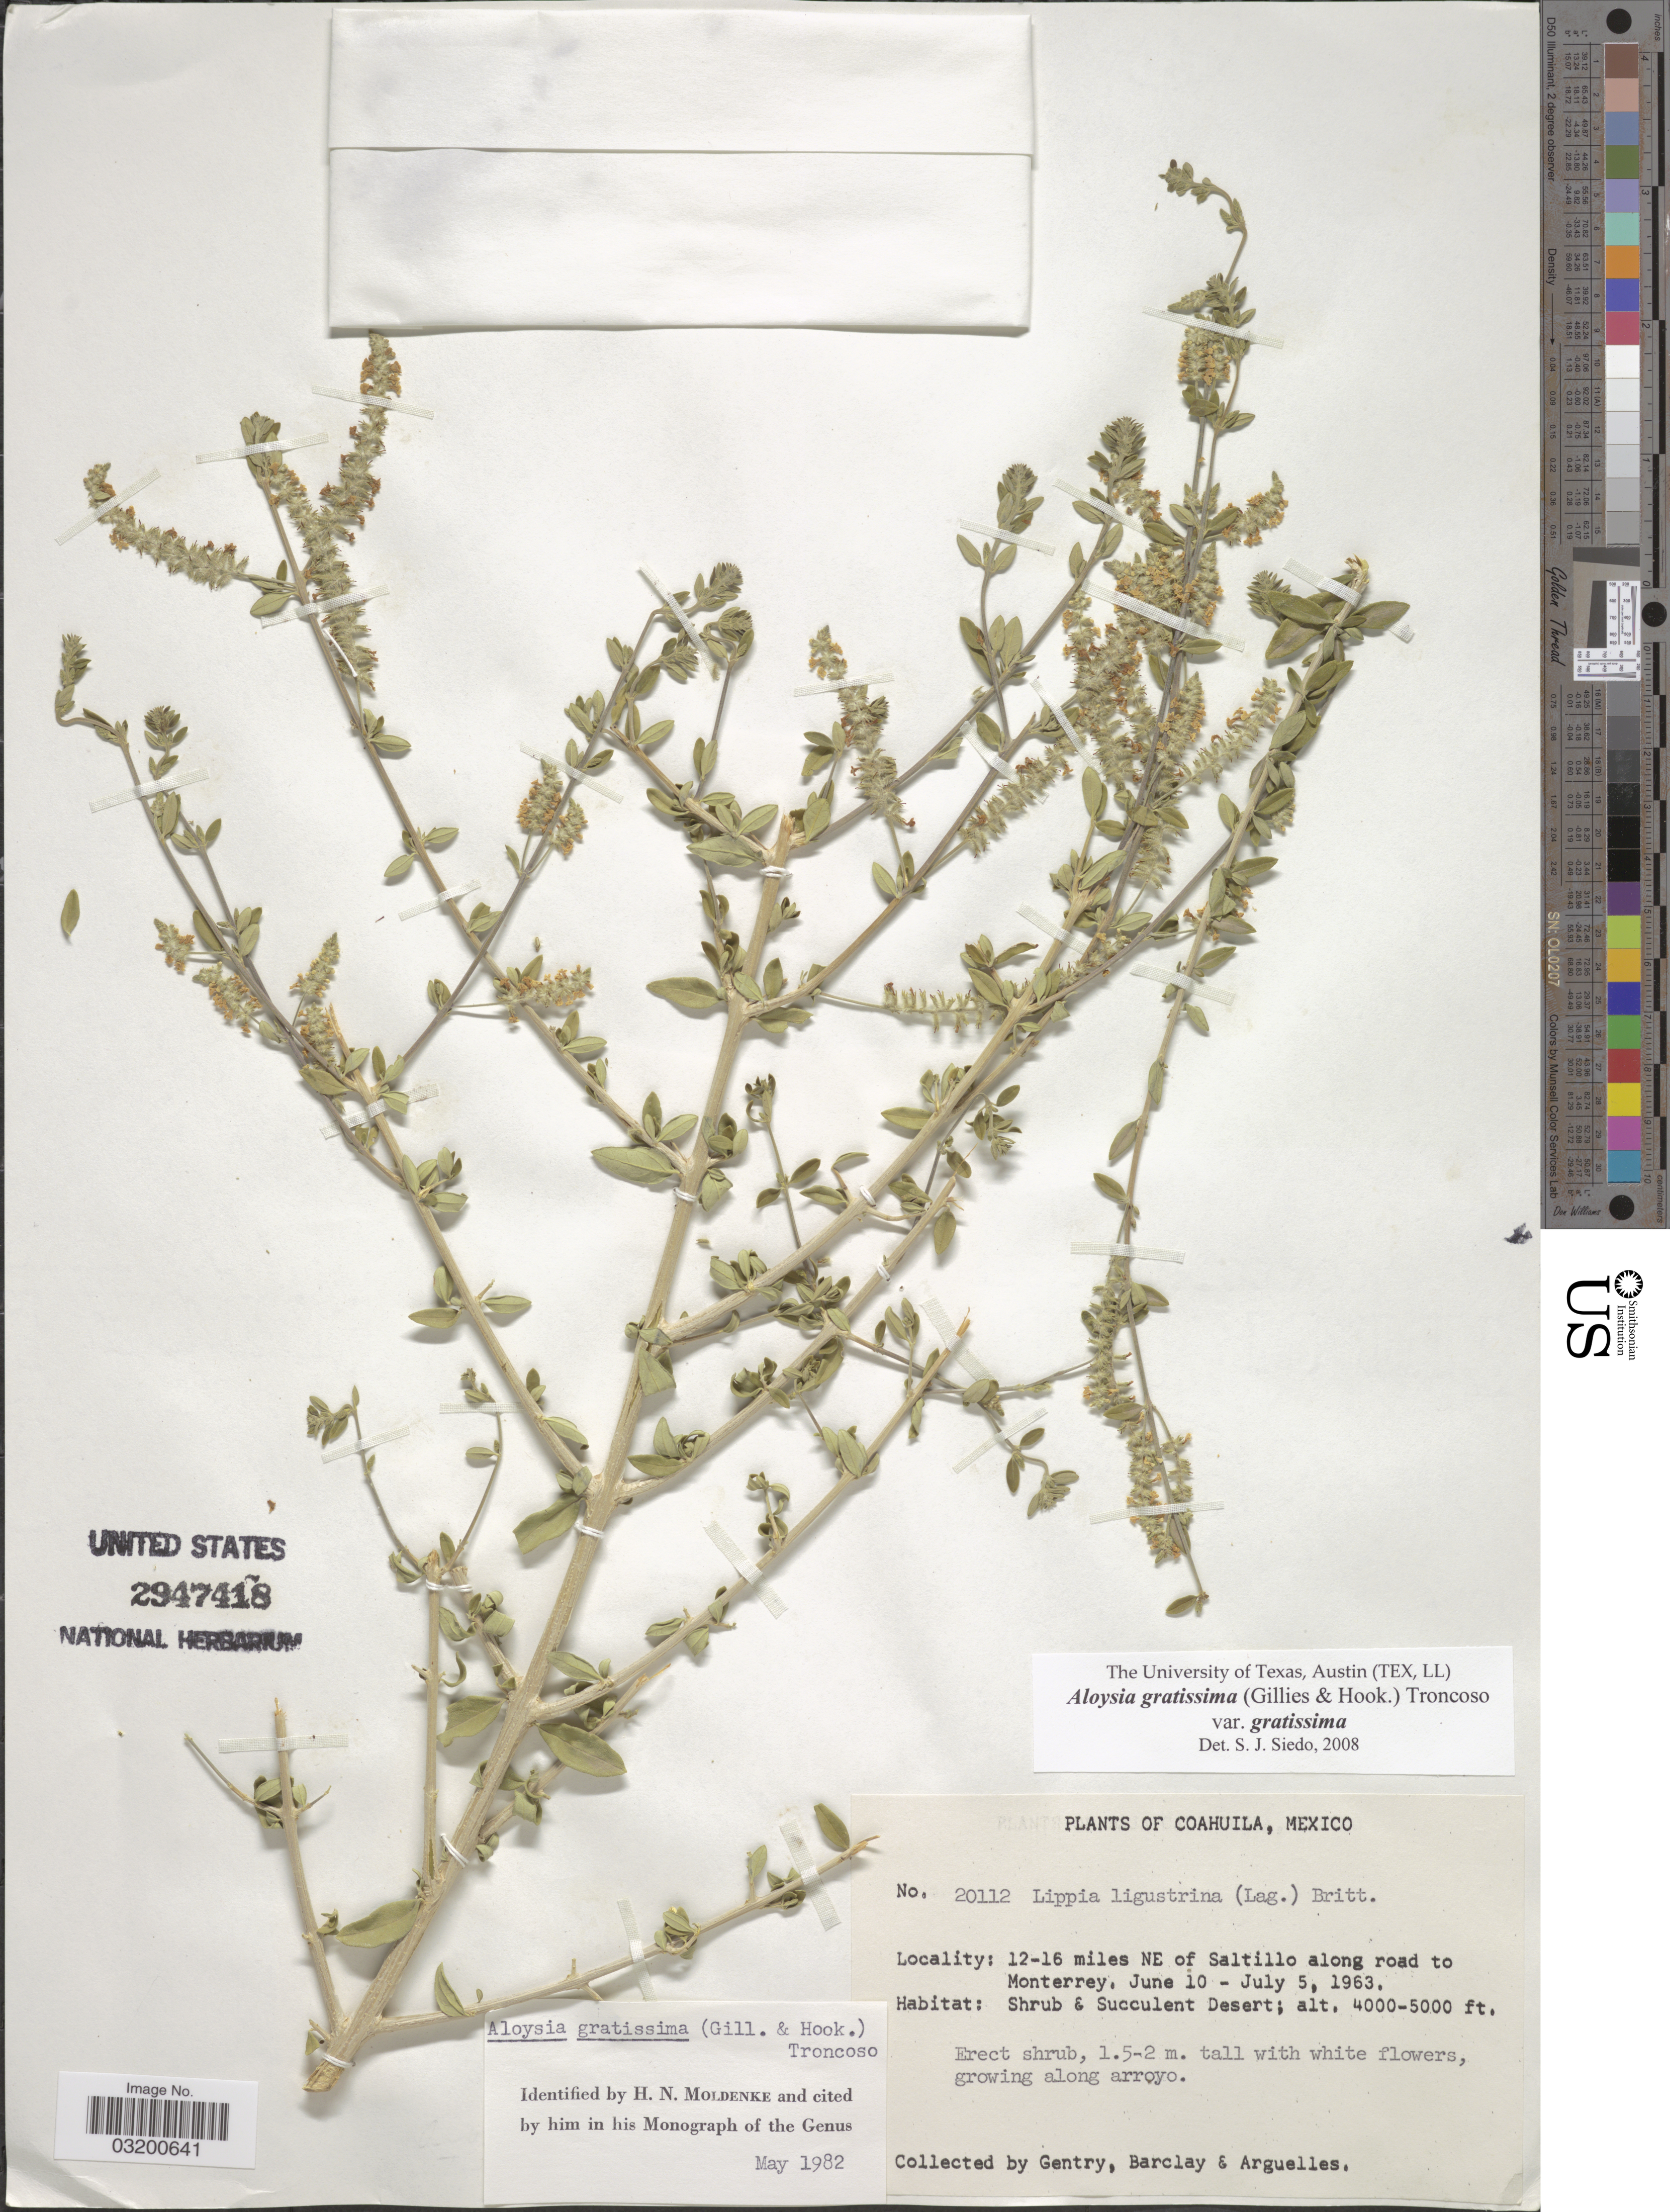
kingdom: Plantae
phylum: Tracheophyta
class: Magnoliopsida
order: Lamiales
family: Verbenaceae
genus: Aloysia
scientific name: Aloysia gratissima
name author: (Gillies & Hook.) Tronc.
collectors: Gentry, --, -- Barclay & Arguelles, --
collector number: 20112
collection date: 1963-06-10/1963-07-05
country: Mexico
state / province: Coahuila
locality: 12-16 miles NE of Saltillo along road to Monterrey.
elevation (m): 1219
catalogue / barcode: US 2947418